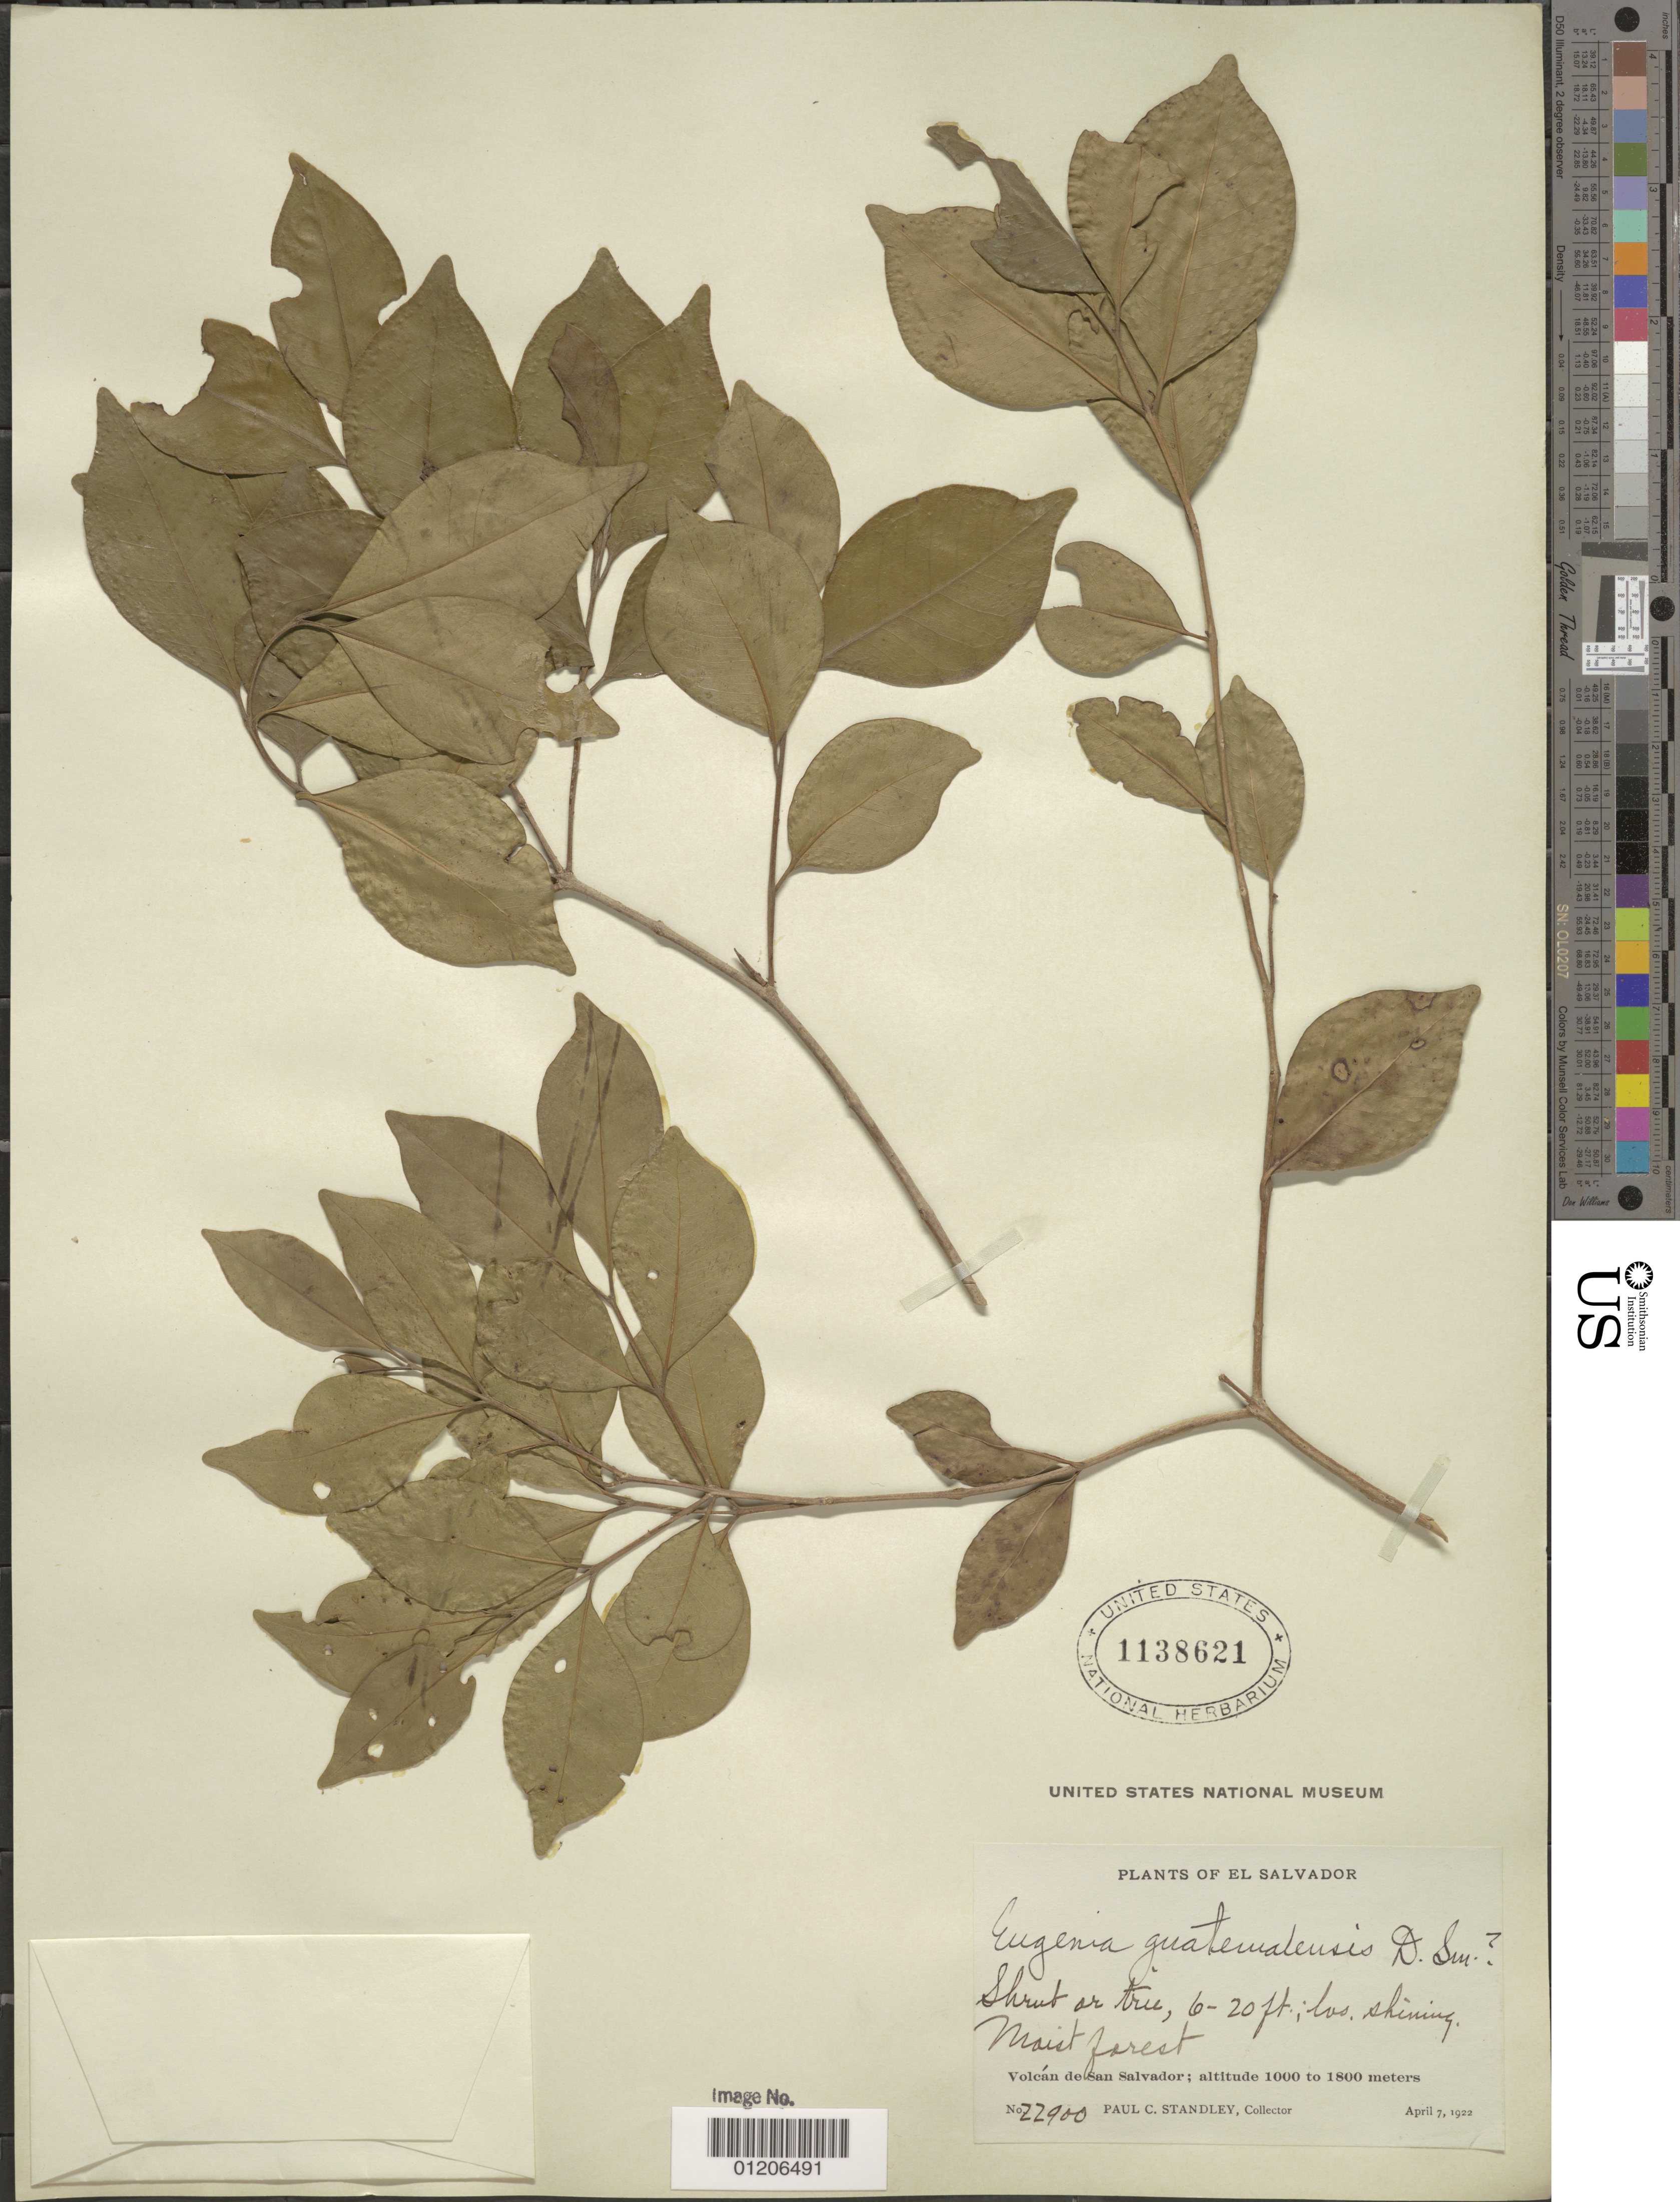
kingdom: Plantae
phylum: Tracheophyta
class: Magnoliopsida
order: Myrtales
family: Myrtaceae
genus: Eugenia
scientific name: Eugenia guatemalensis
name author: Donn. Sm.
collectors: P. C. Standley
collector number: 22900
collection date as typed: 07 Apr 1922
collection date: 1922-04-07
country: El Salvador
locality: Volcán de San Salvador.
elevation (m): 1800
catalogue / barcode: US 1138621